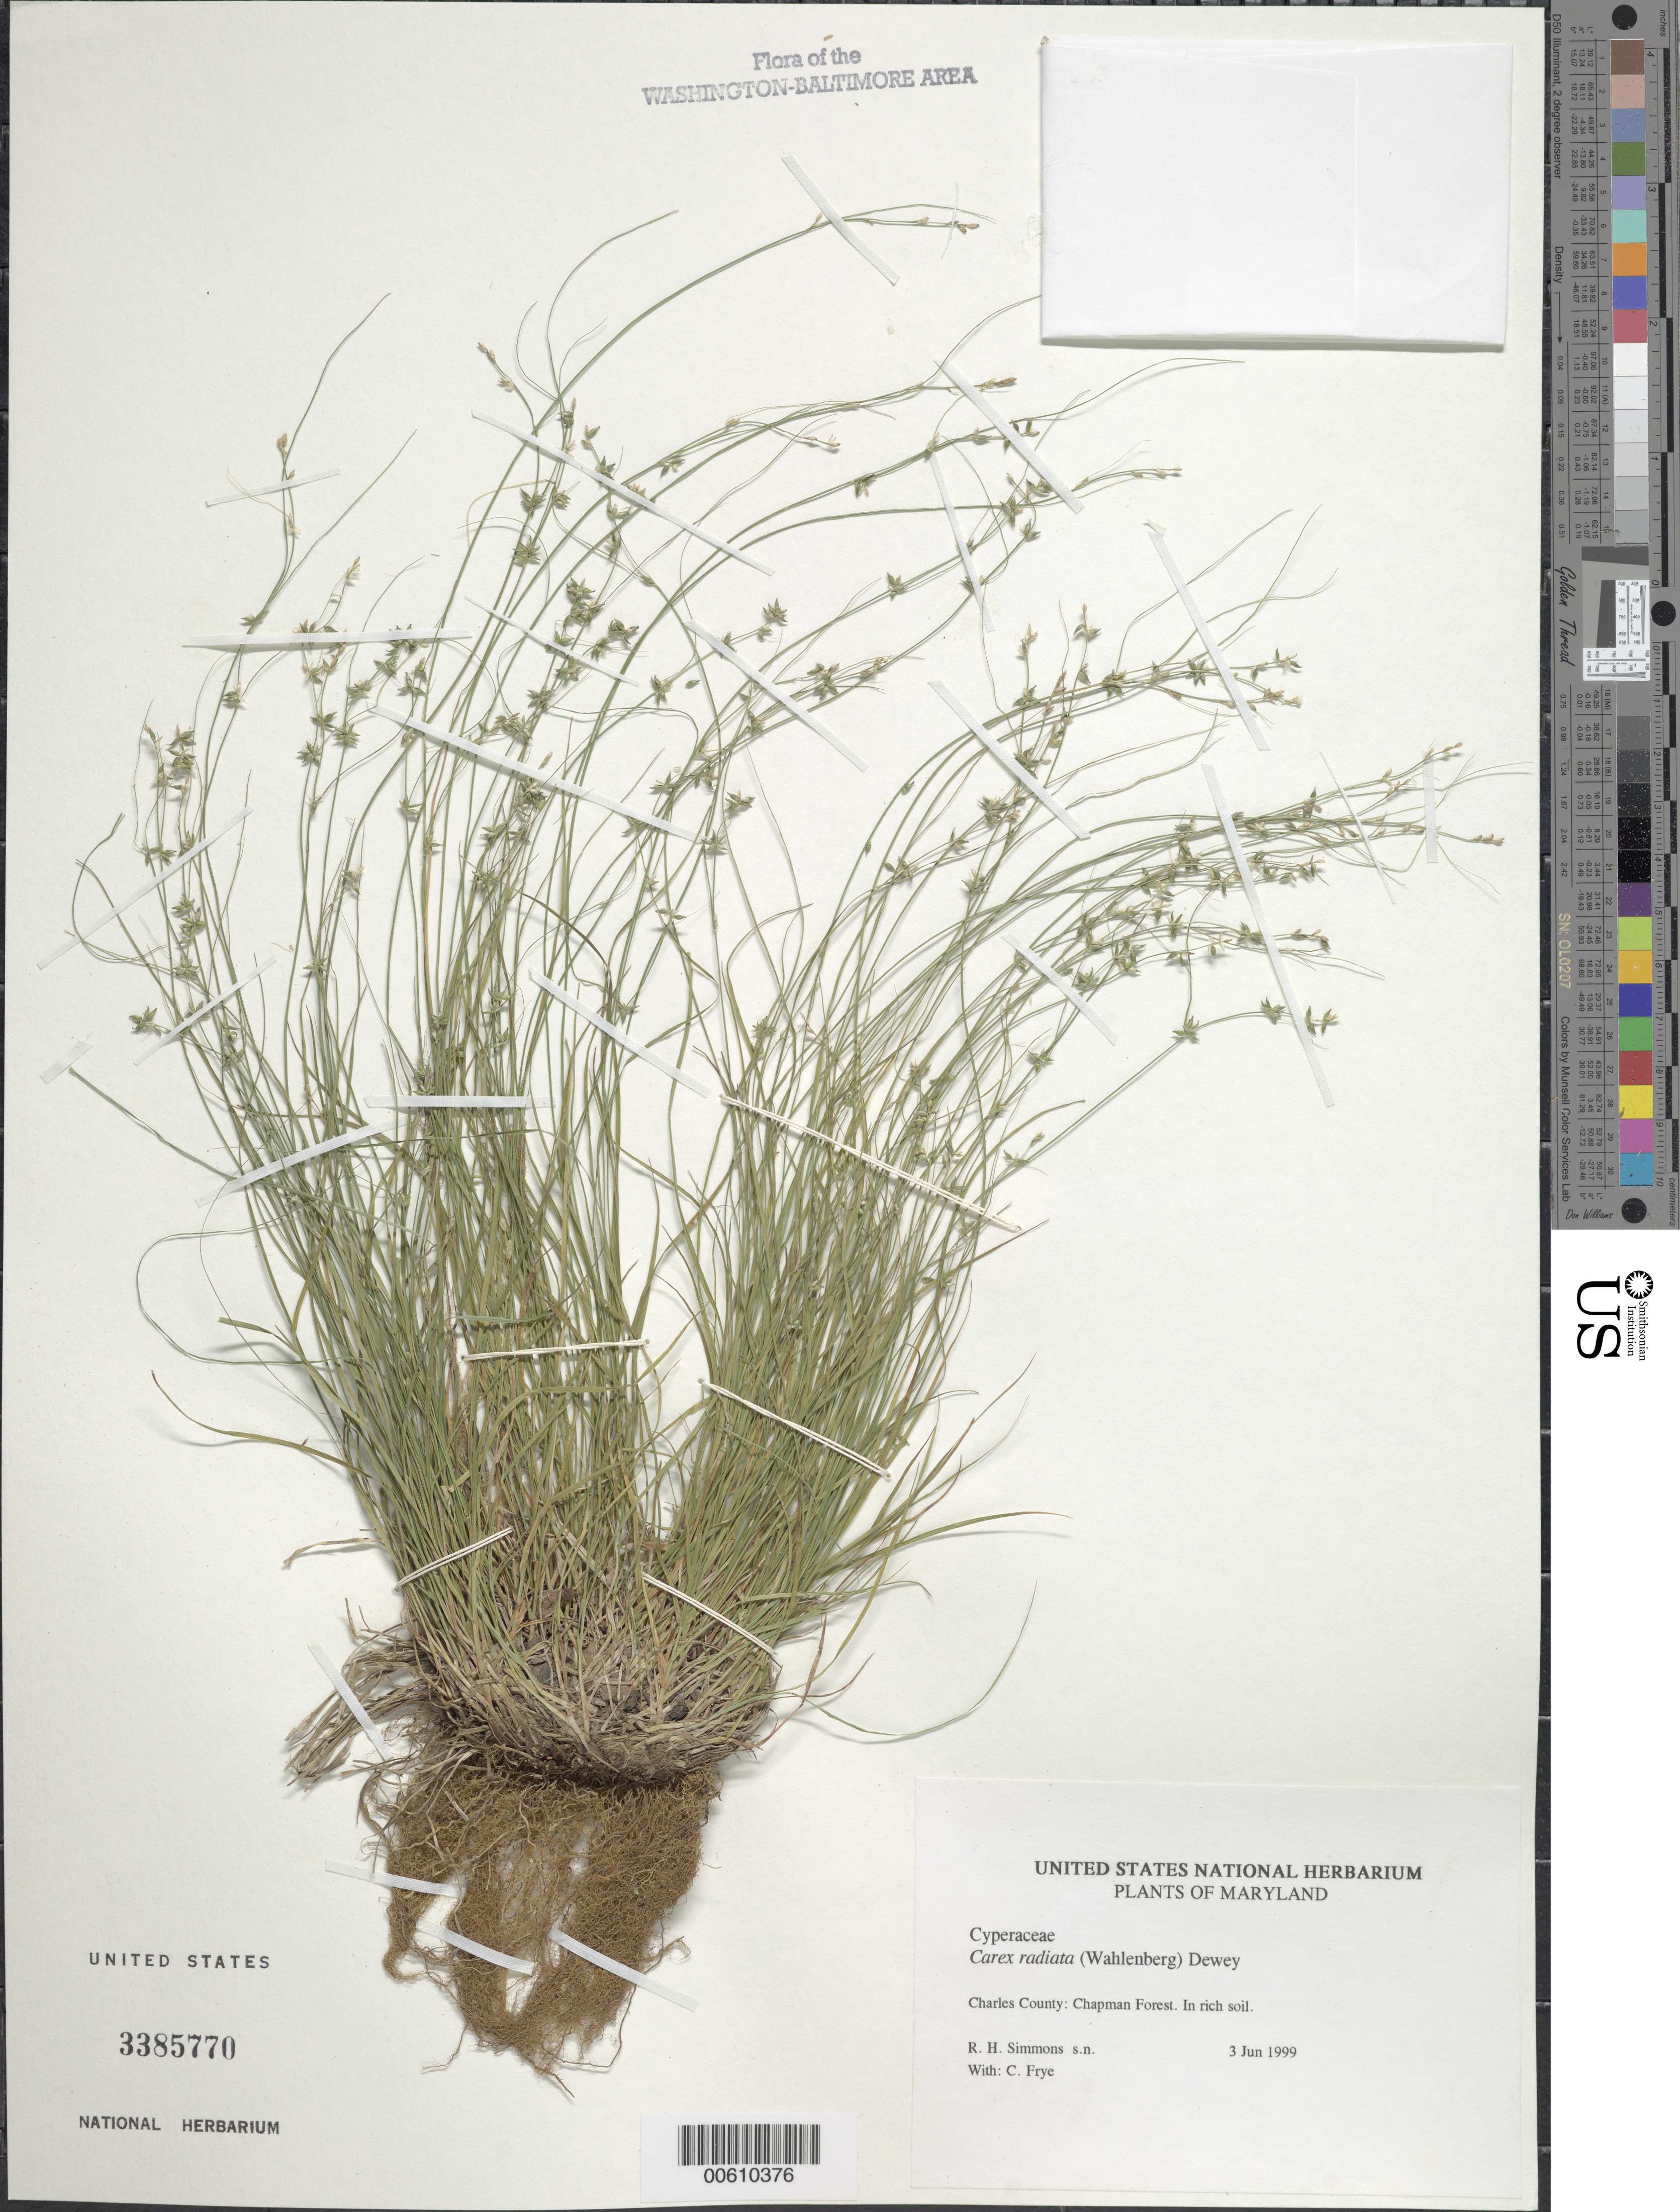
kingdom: Plantae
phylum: Tracheophyta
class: Liliopsida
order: Poales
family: Cyperaceae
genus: Carex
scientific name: Carex radiata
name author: (Wahlenb.) Small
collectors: R. H. Simmons & C. Frye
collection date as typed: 03 Jun 1999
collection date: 1999-06-03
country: United States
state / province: Maryland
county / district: Charles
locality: Chapman Forest.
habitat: In rich soil.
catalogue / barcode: US 3385770